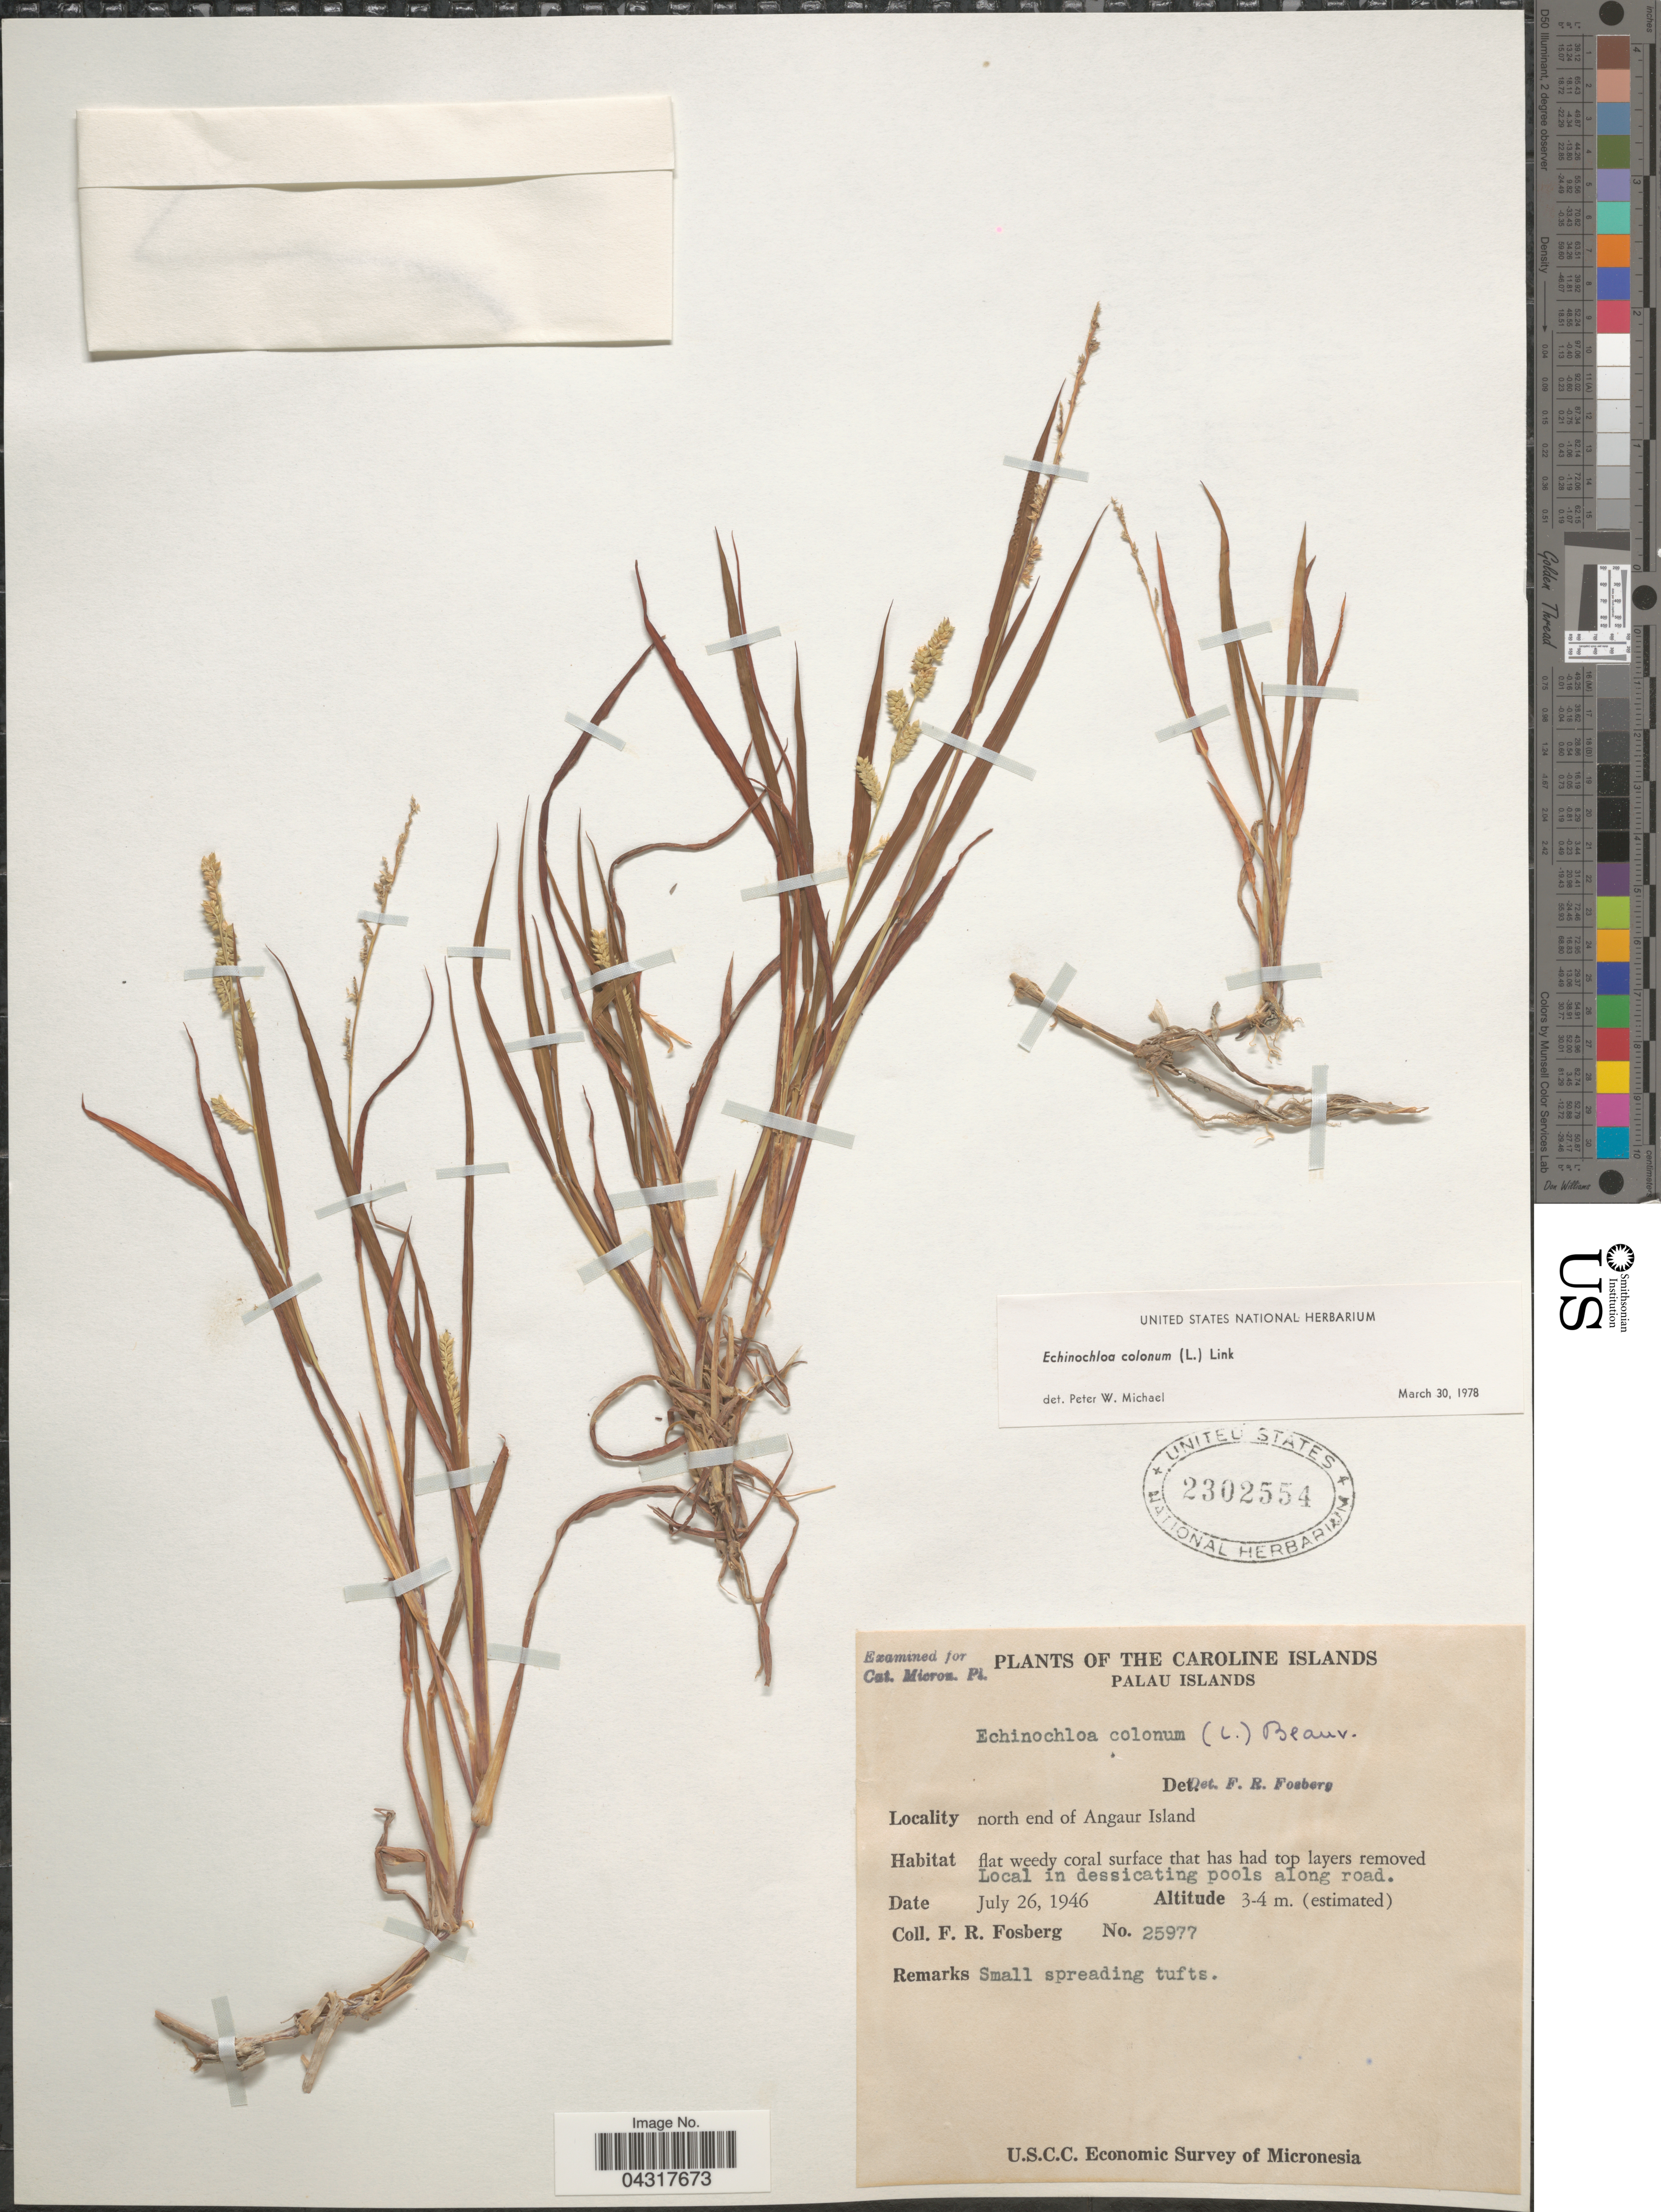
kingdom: Plantae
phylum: Tracheophyta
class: Liliopsida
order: Poales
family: Poaceae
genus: Echinochloa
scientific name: Echinochloa colona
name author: (L.) Link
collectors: F. R. Fosberg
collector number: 25977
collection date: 1946-07-26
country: Palau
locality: Caroline Islands. Palau Islands. North end of Angaur Island. U.S.C.C. Economic Survey of Micronesia.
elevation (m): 3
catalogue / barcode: US 2302554